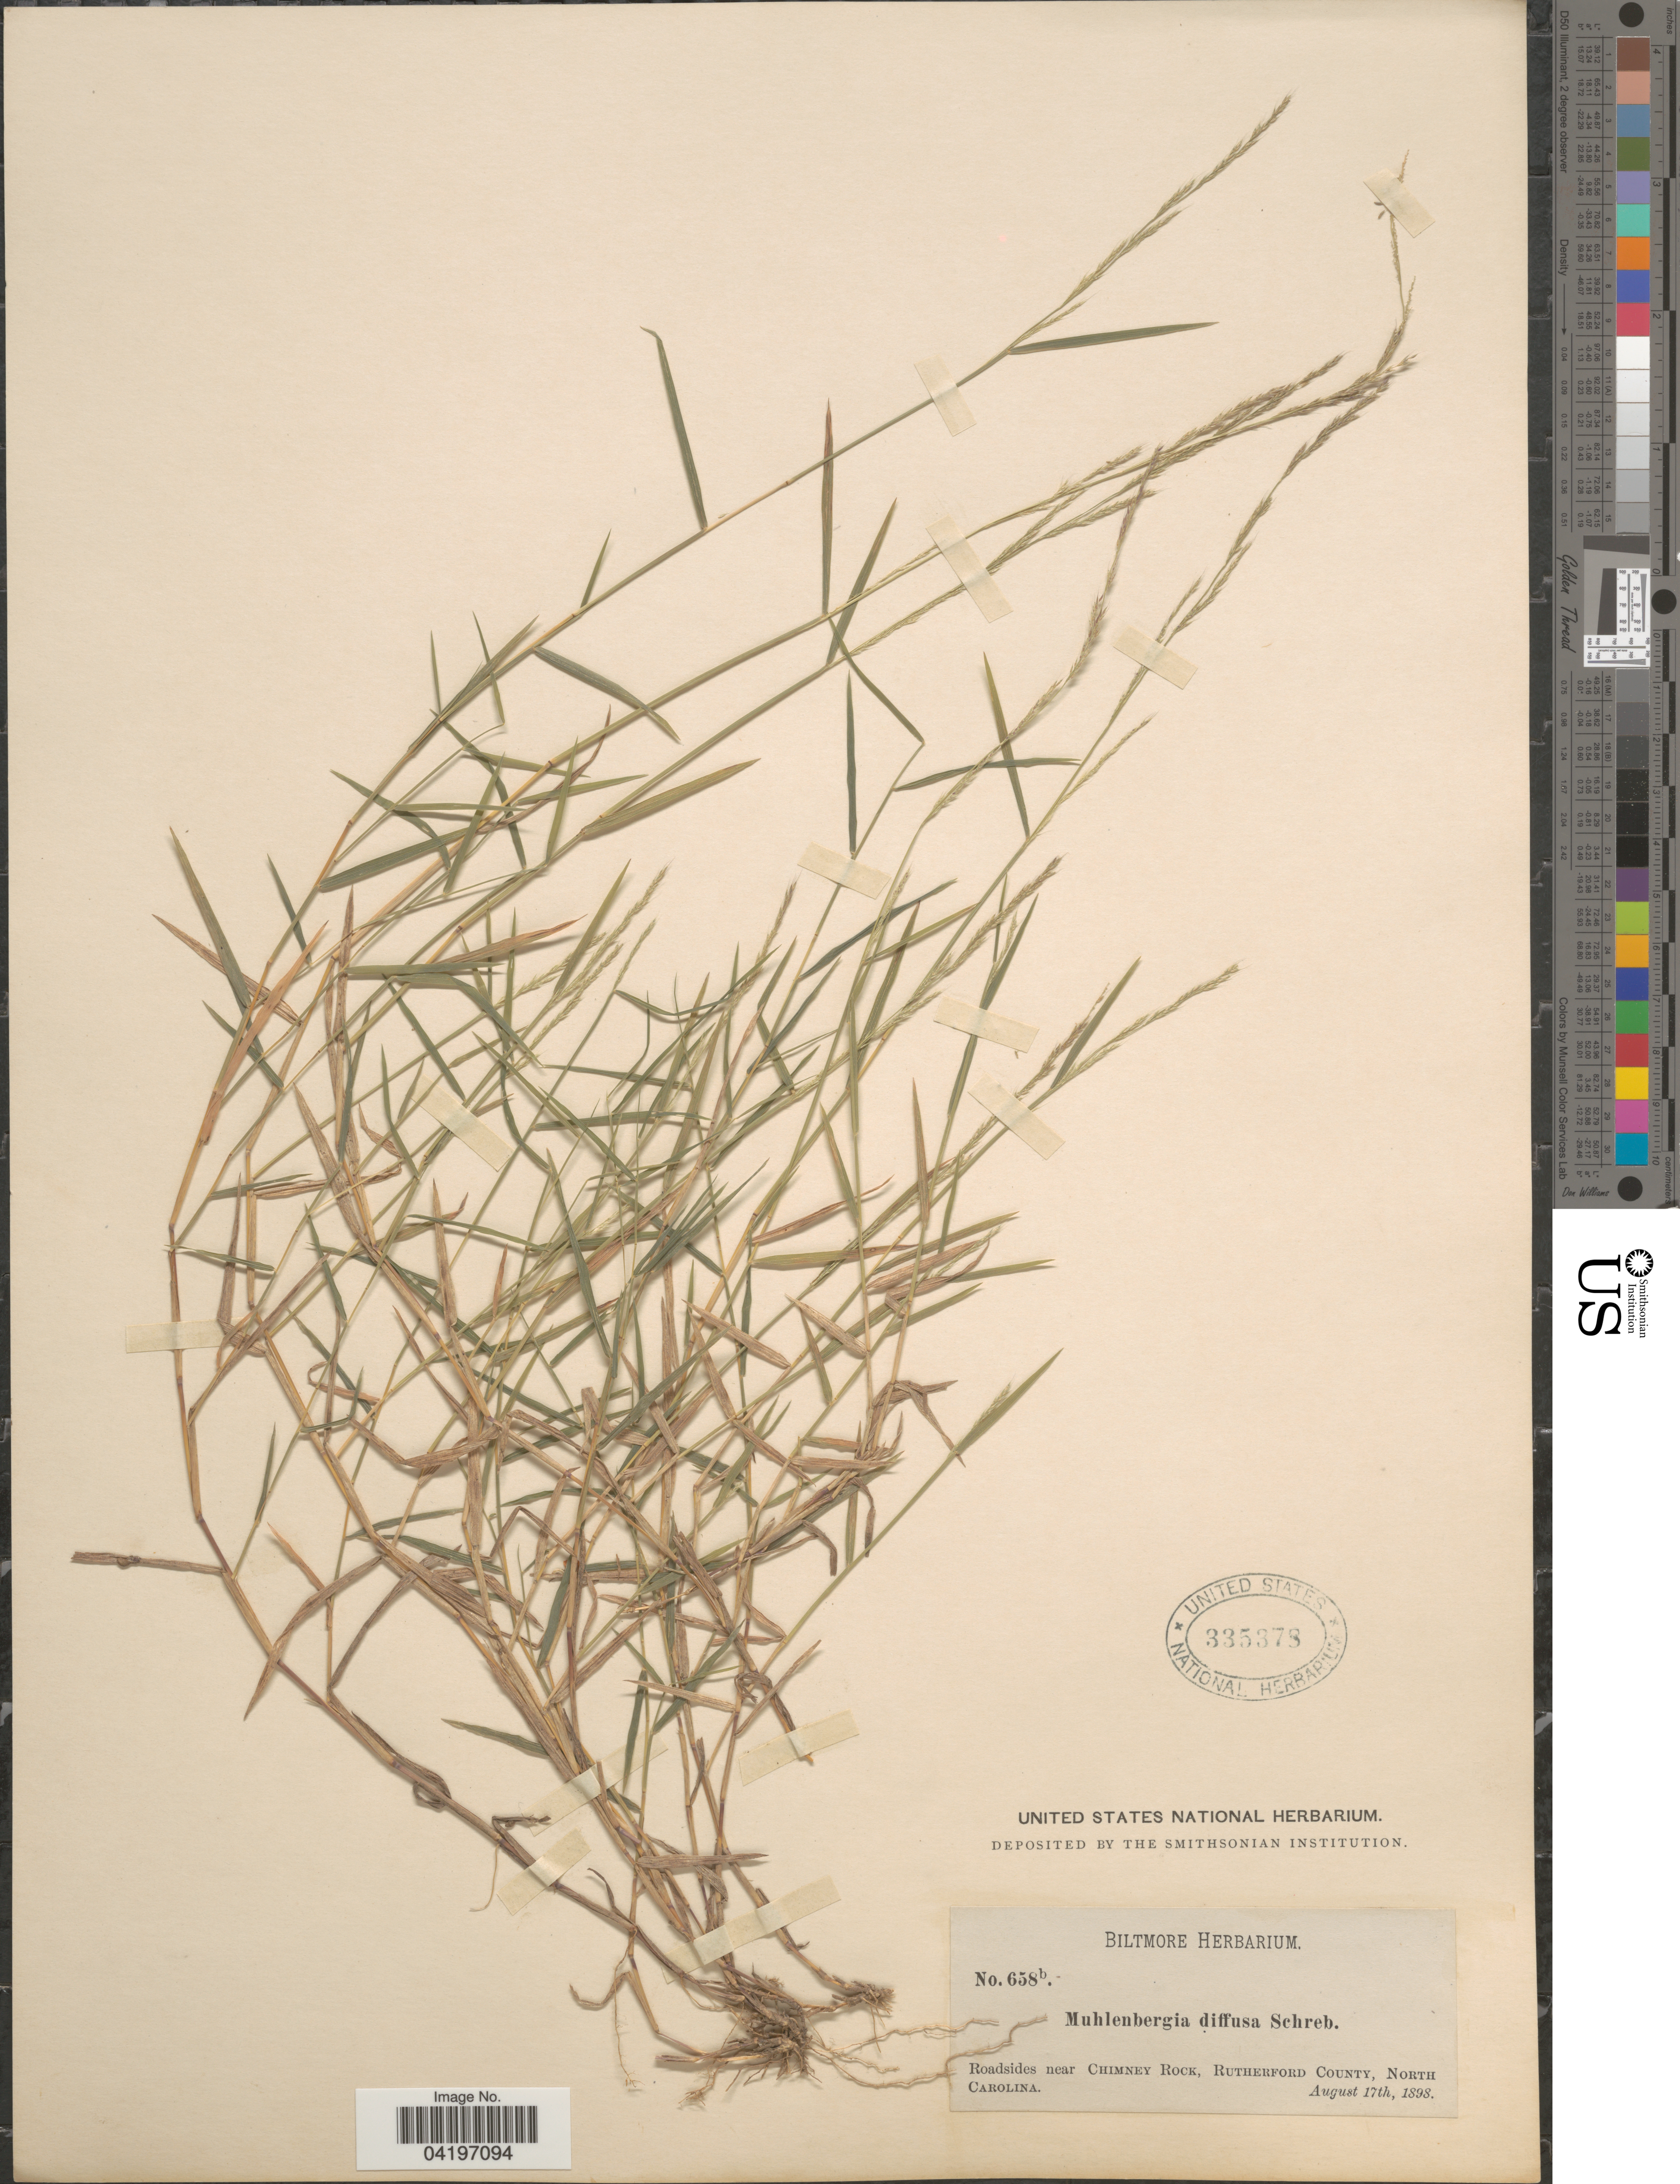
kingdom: Plantae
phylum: Tracheophyta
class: Liliopsida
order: Poales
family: Poaceae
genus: Muhlenbergia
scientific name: Muhlenbergia schreberi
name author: J.F. Gmel.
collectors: ex herb. Biltmore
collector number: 658b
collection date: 1898-08-17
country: United States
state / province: North Carolina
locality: Roadsides near Chimney Rock, Rutherford County.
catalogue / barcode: US 335378